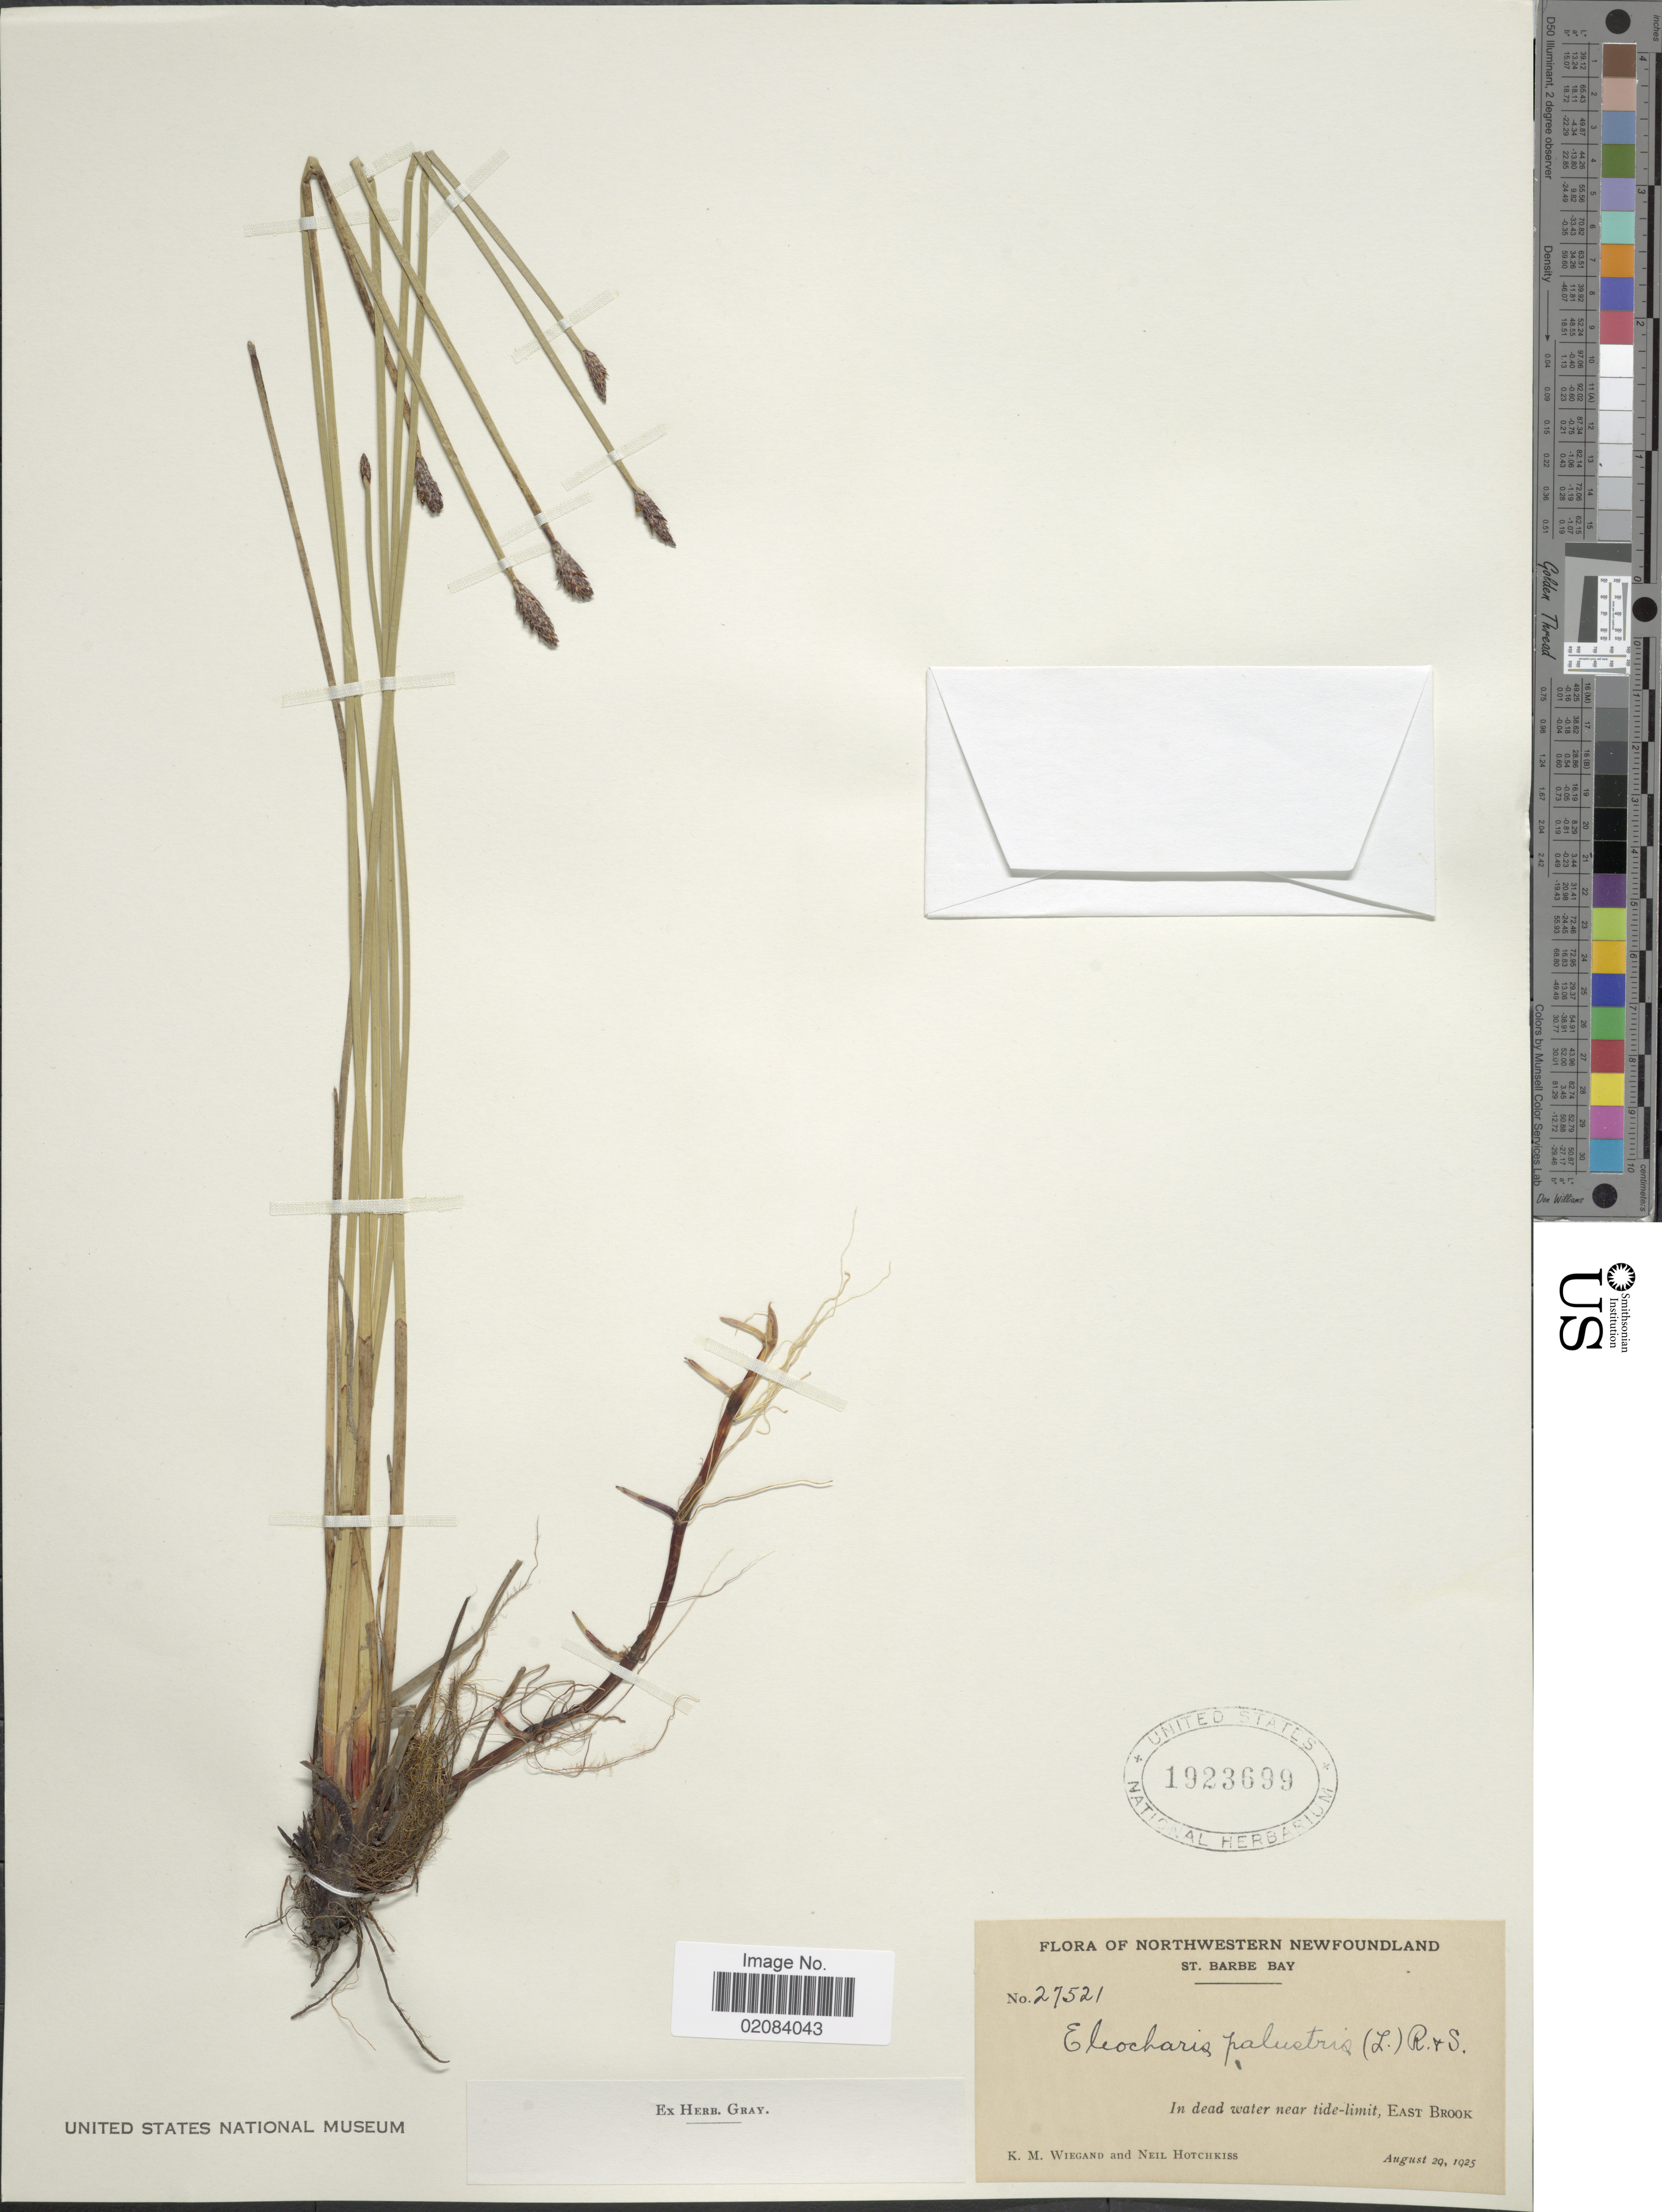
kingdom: Plantae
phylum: Tracheophyta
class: Liliopsida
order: Poales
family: Cyperaceae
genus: Eleocharis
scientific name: Eleocharis palustris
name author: (L.) Roem. & Schult.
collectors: K. M. Wiegand & N. Hotchkiss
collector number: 27521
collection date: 1925-08-29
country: Canada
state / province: Newfoundland and Labrador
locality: Northwestern Newfoundland, St. Barbe Bay. In dead water near tide-limit, east Brook.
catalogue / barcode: US 1923699